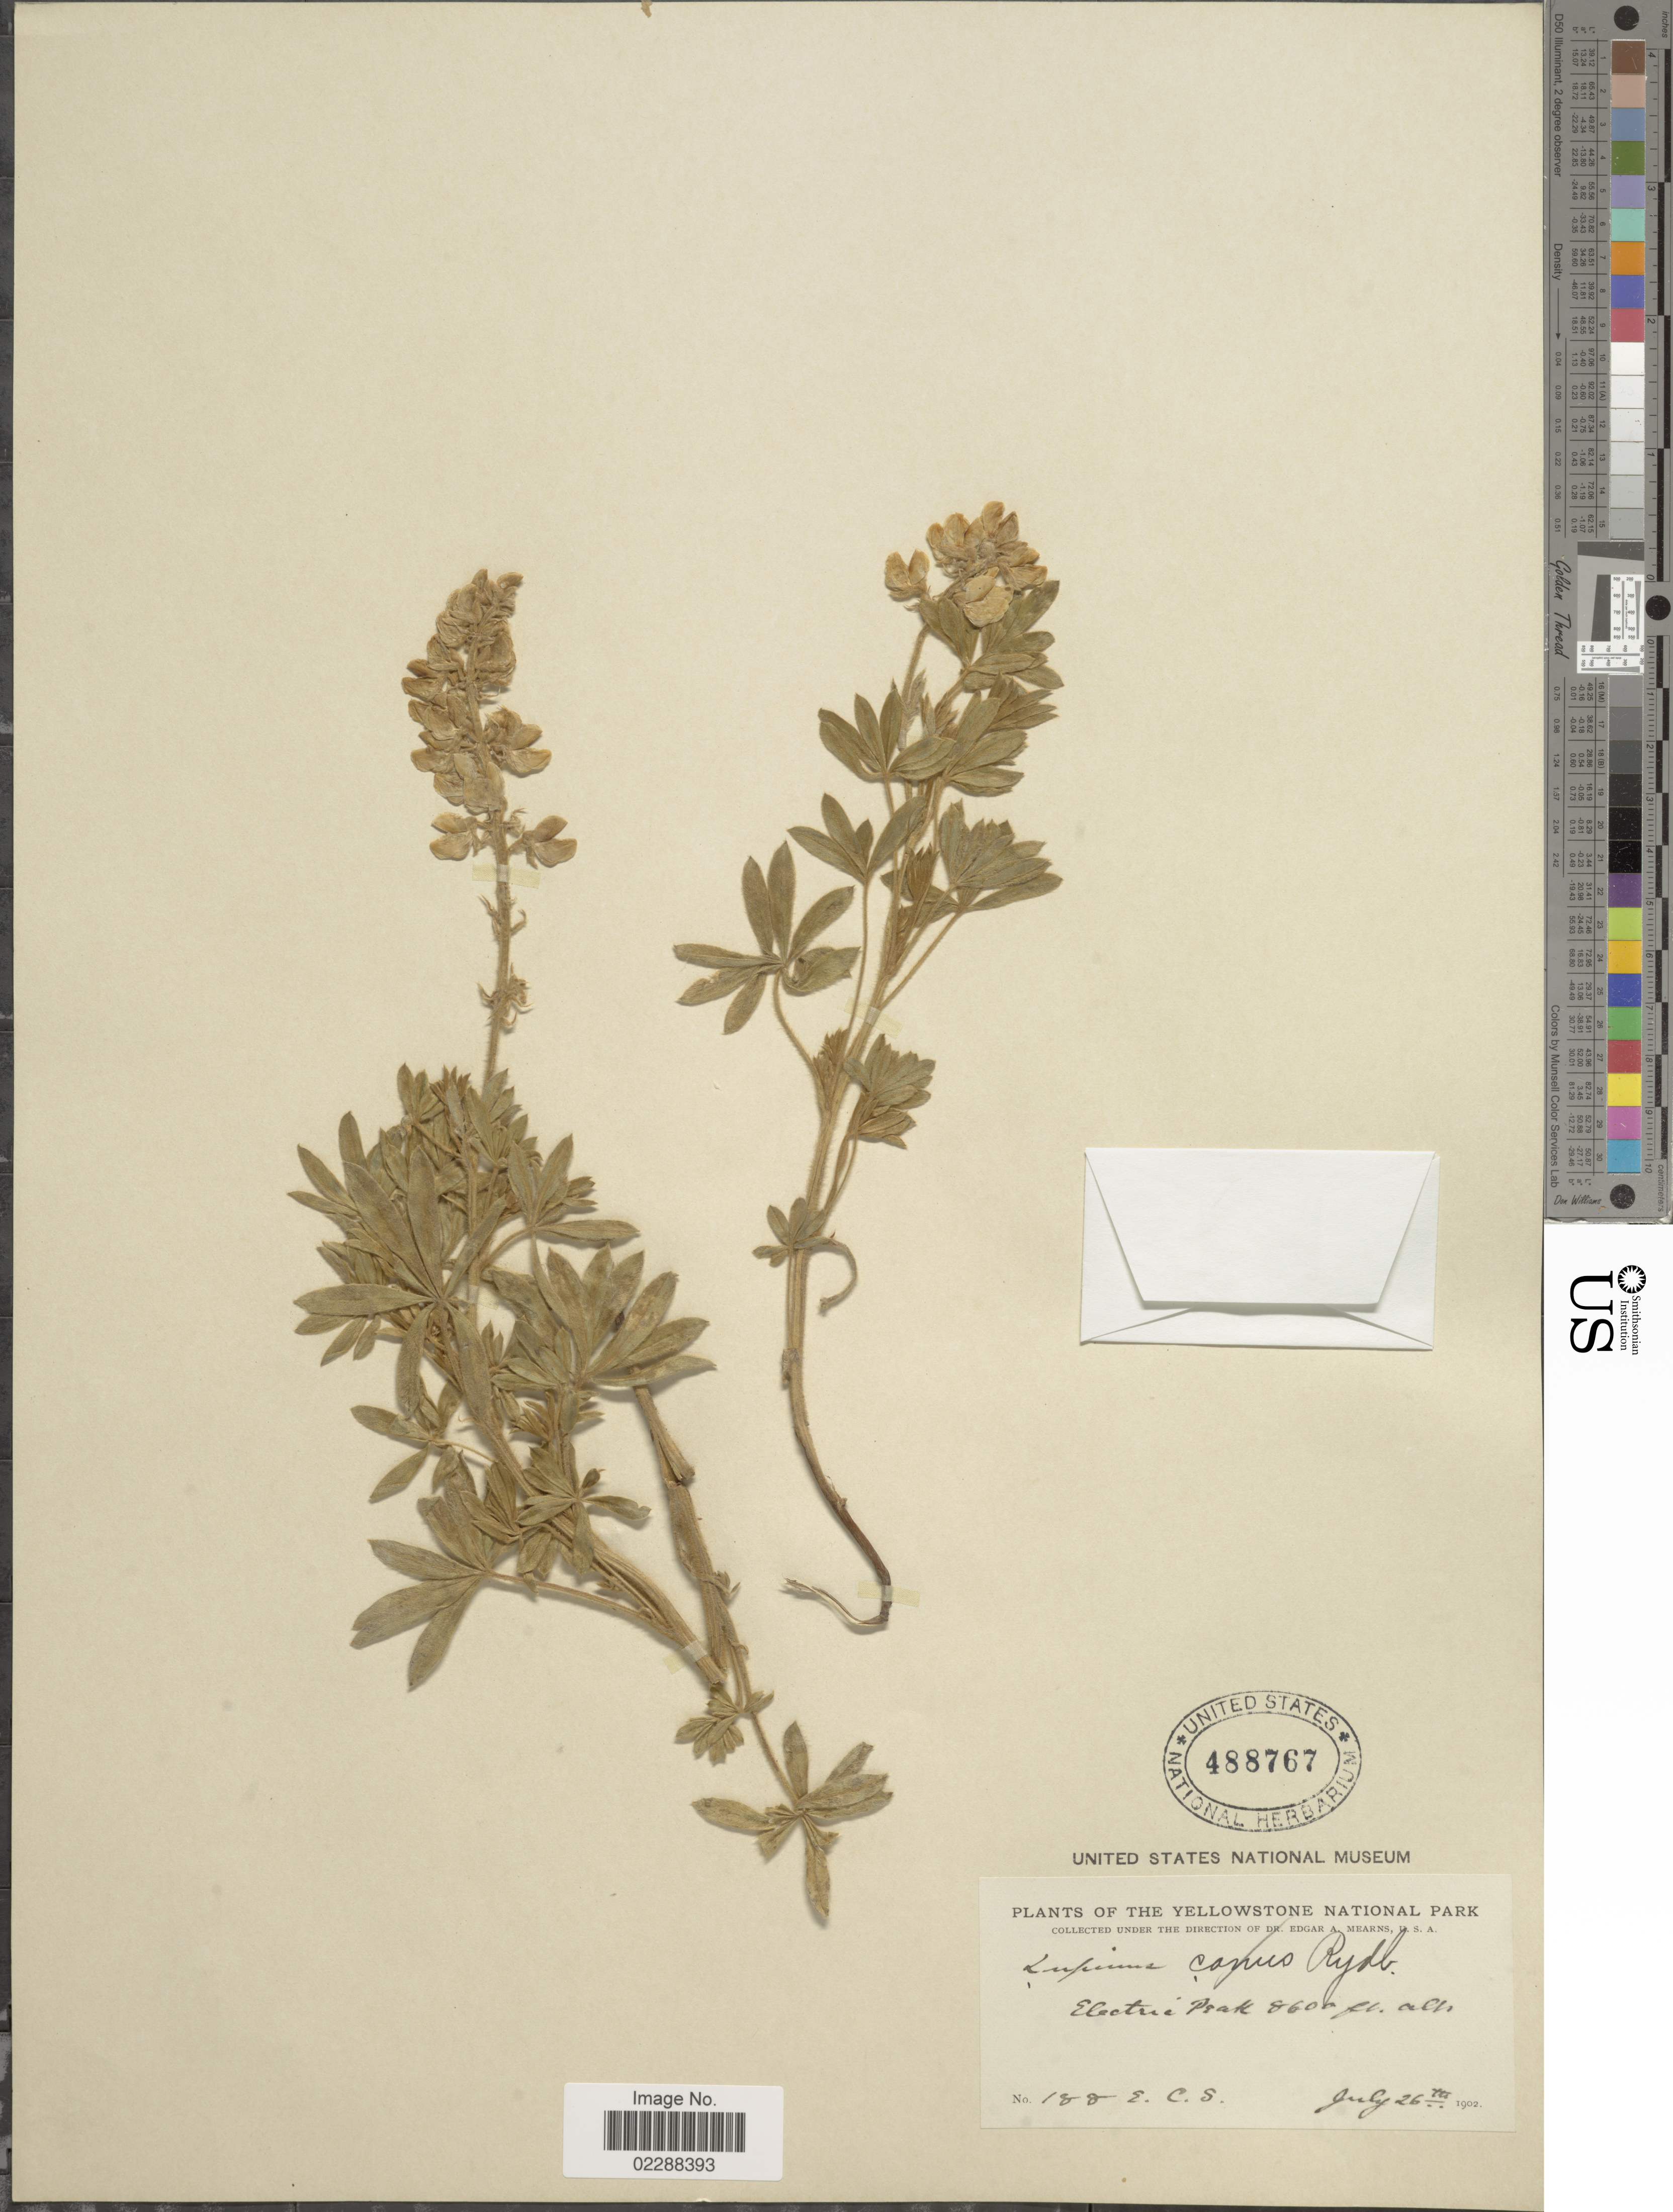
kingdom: Plantae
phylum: Tracheophyta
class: Magnoliopsida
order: Fabales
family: Fabaceae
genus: Lupinus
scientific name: Lupinus sp.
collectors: E. C. Smith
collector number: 188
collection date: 1902-07-26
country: United States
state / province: Montana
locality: The Yellowstone National Park, Electric Peak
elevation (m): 2621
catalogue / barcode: US 488767